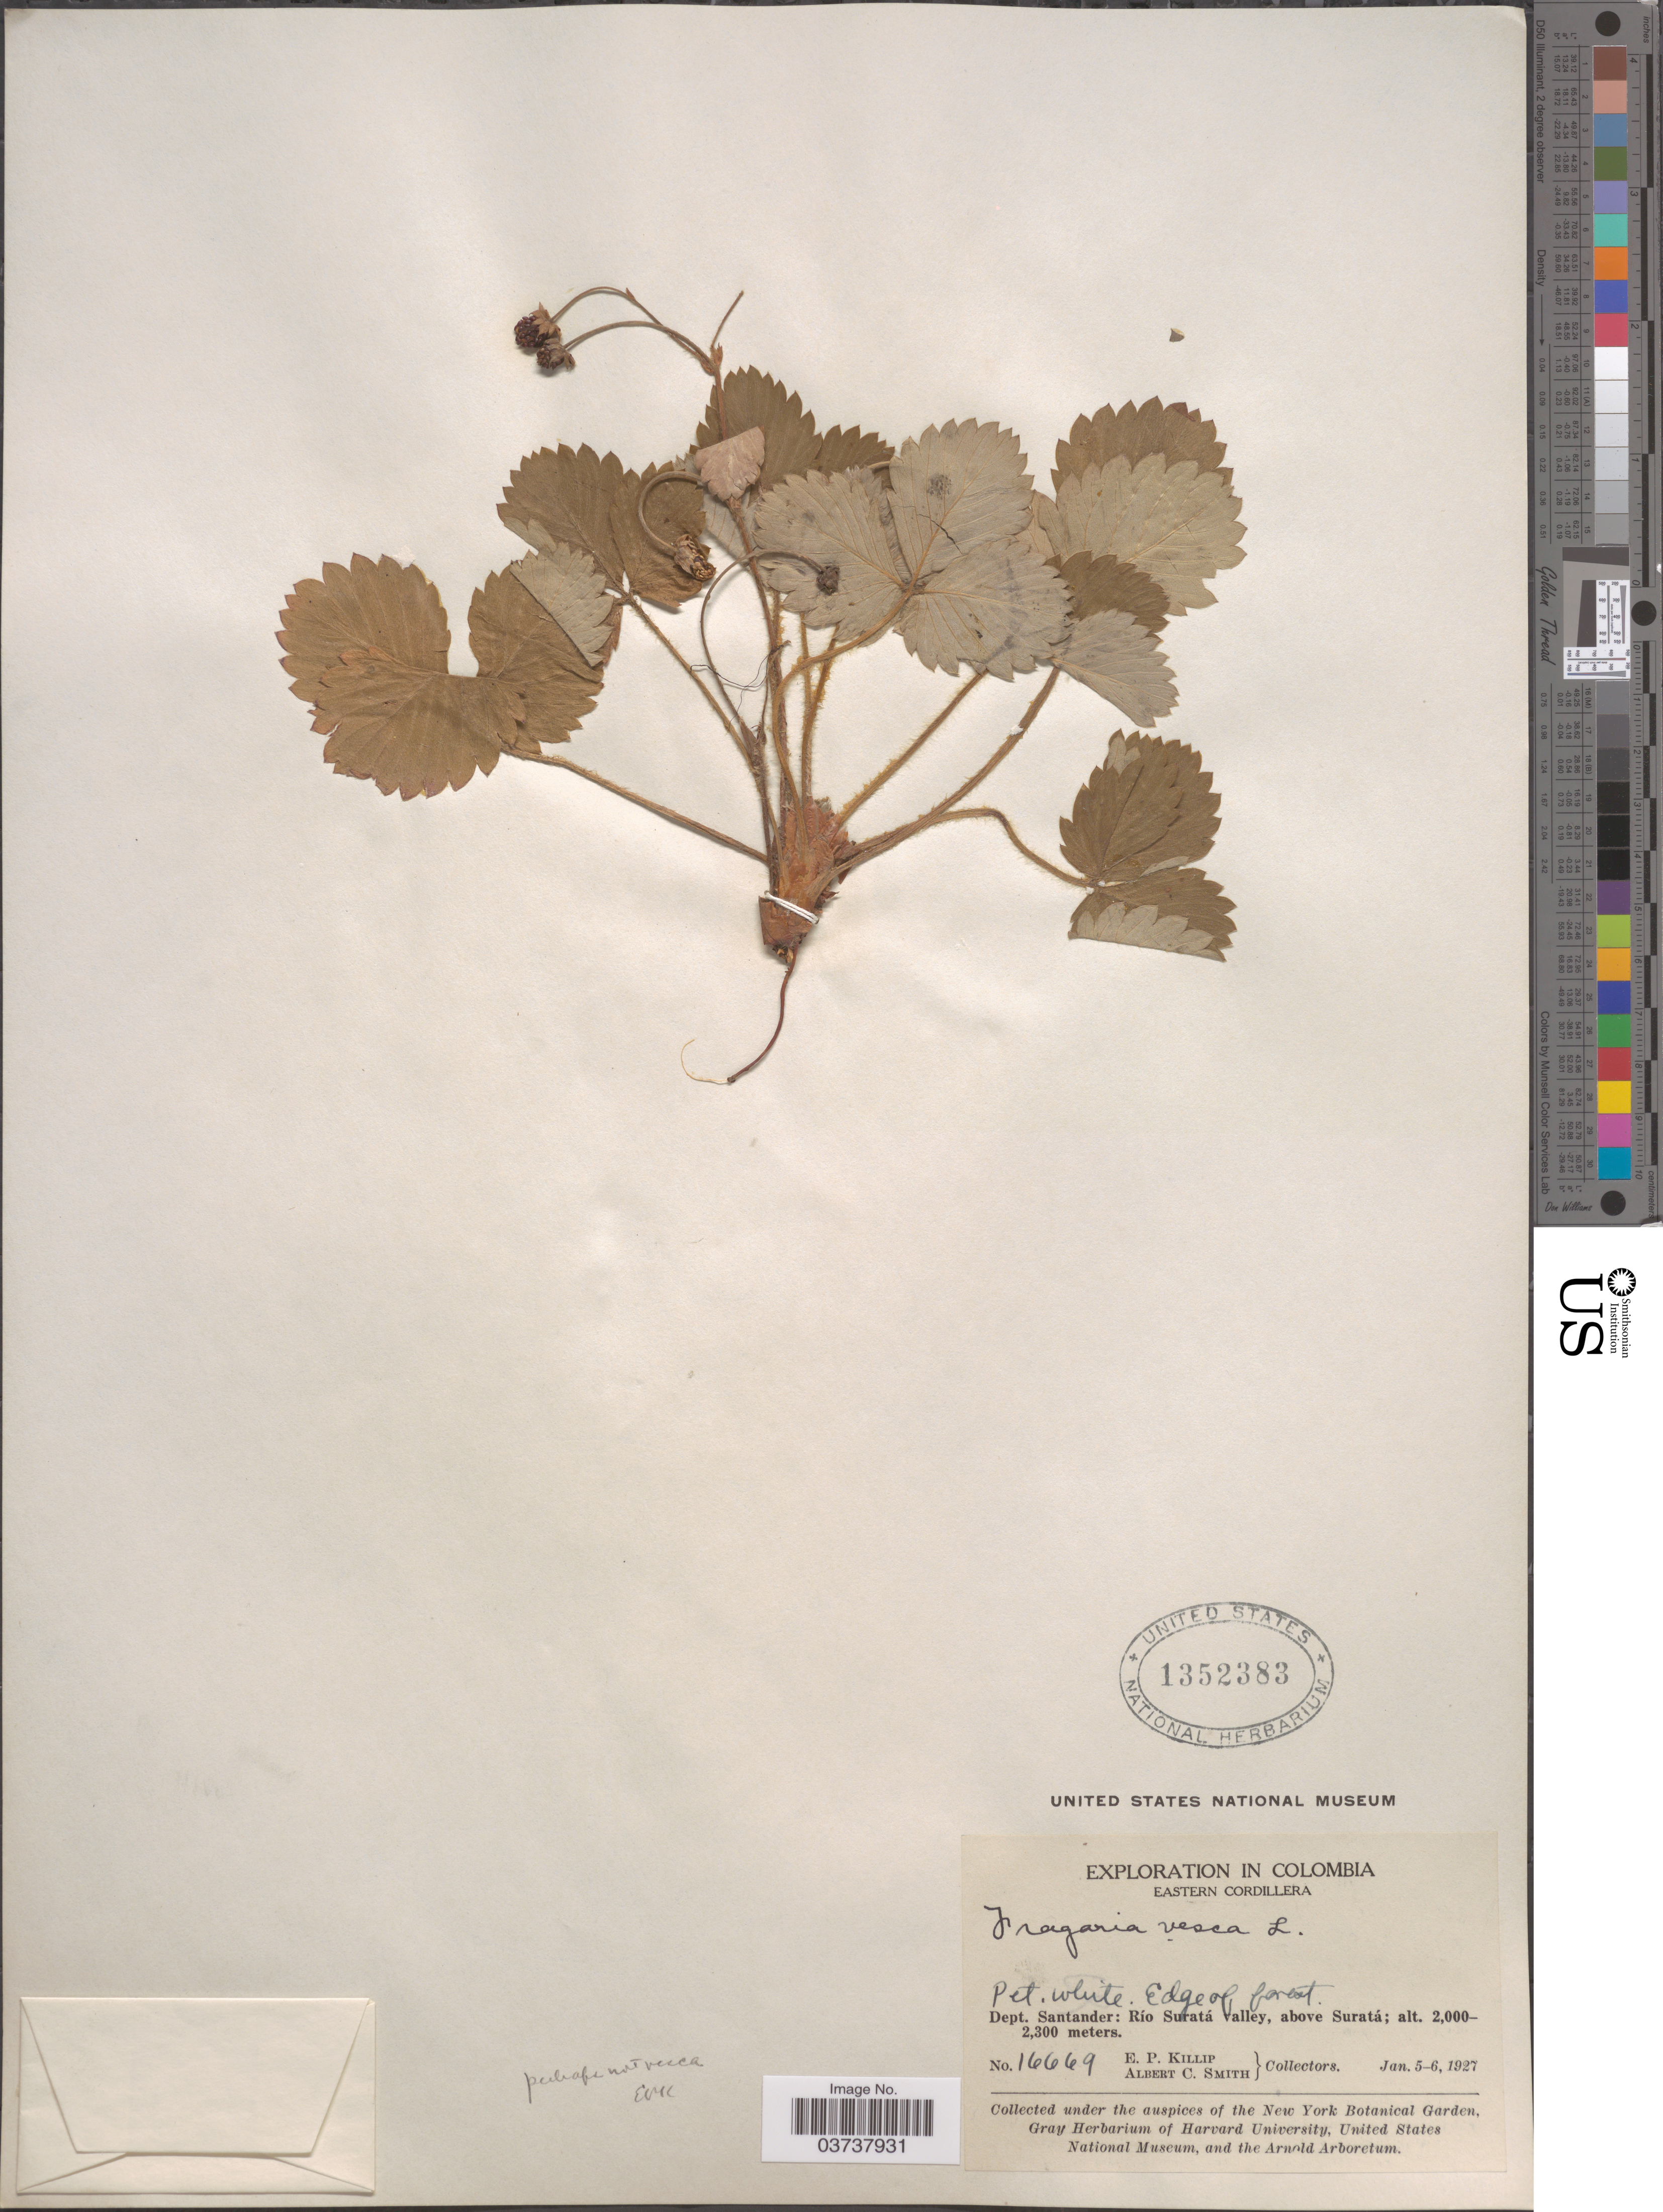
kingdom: Plantae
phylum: Tracheophyta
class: Magnoliopsida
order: Rosales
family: Rosaceae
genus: Fragaria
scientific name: Fragaria vesca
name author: L.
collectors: E. P. Killip & A. C. Smith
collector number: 16669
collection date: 1927-01-05/1927-01-06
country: Colombia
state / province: Santander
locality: Eastern Cordillera. Dept. Santander: Río Suratá valley, above Suratá.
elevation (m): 2000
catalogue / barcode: US 1352383